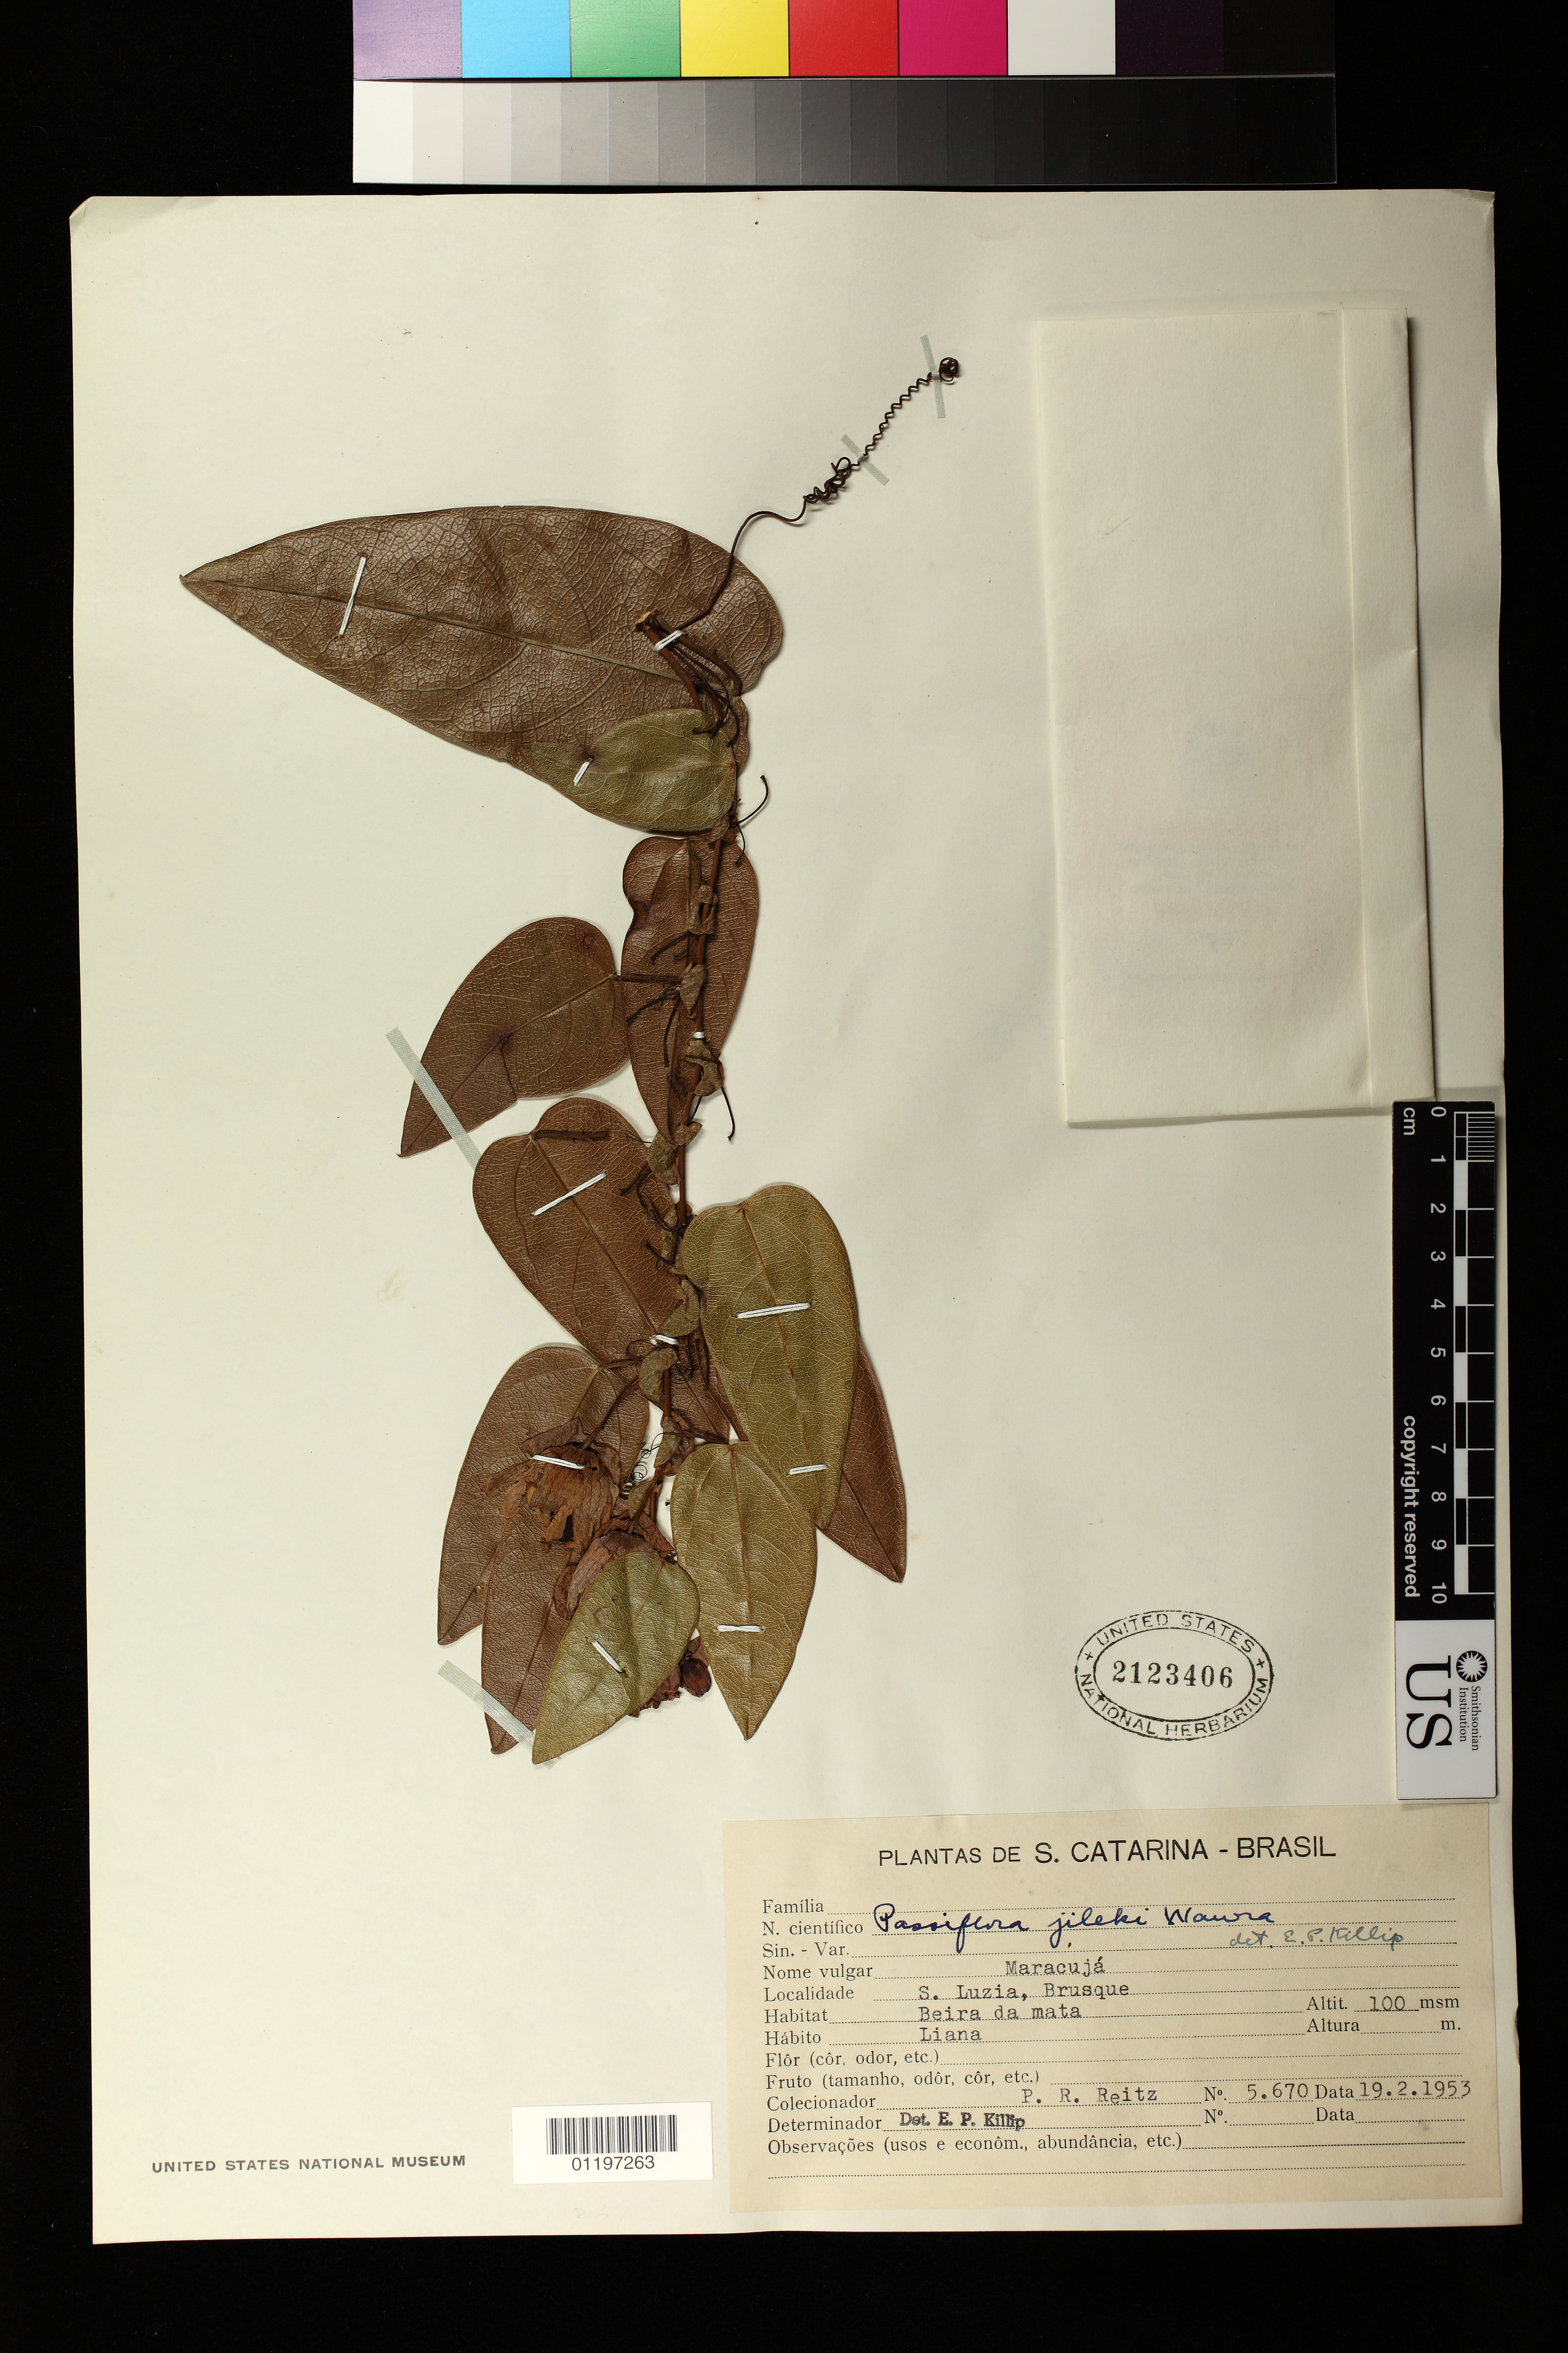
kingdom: Plantae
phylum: Tracheophyta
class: Magnoliopsida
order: Malpighiales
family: Passifloraceae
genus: Passiflora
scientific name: Passiflora jilekii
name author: Wawra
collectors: R. Reitz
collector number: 5670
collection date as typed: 19 Feb 1953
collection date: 1953-02-19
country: Brazil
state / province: Santa Catarina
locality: S. Luzia (sic), Brusque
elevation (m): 100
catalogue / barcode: US 2123406